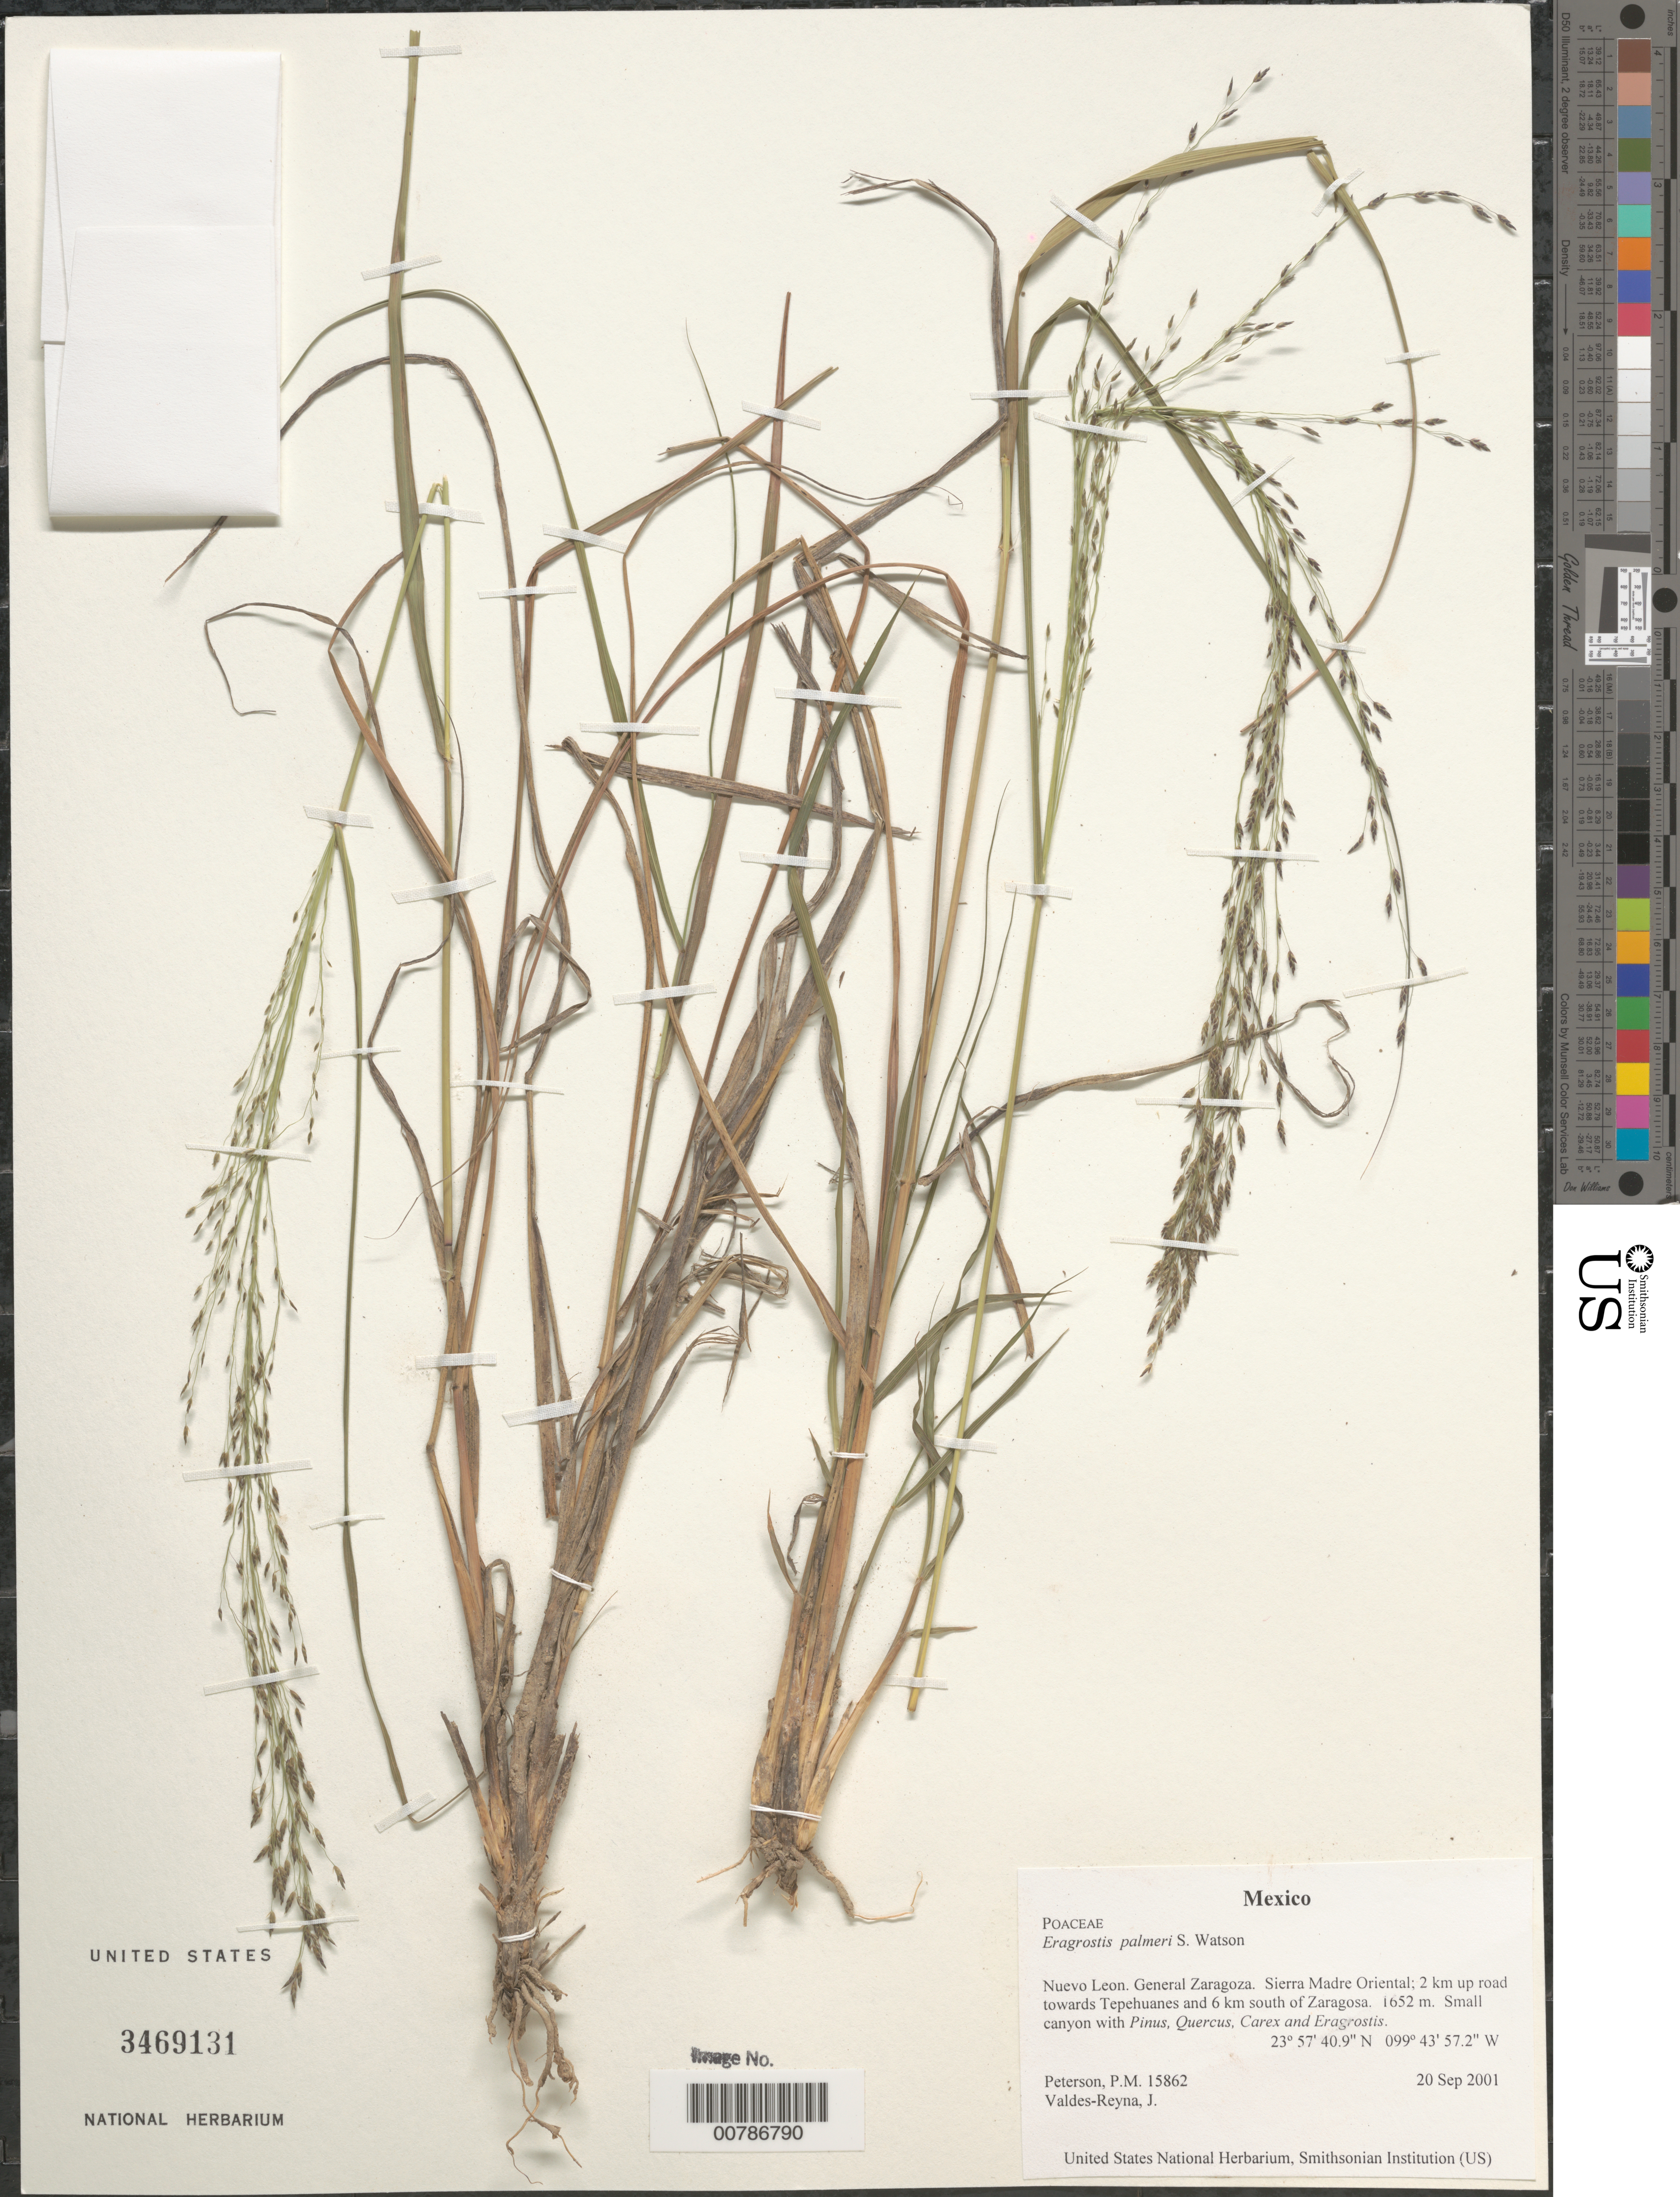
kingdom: Plantae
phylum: Tracheophyta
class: Liliopsida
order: Poales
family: Poaceae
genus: Eragrostis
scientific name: Eragrostis palmeri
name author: S. Watson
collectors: P. M. Peterson & J. Valdés-Reyna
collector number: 15862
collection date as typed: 20 Sep 2001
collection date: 2001-09-20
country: Mexico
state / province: Nuevo León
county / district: General Zaragoza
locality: Sierra Madre Oriental; 2 km up road towards Tepehuanes and 6 km south of Zaragosa.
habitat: Small canyon with ~Pinus, Quercus, Carex and Eragrostis~.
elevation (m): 1652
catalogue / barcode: US 3469131